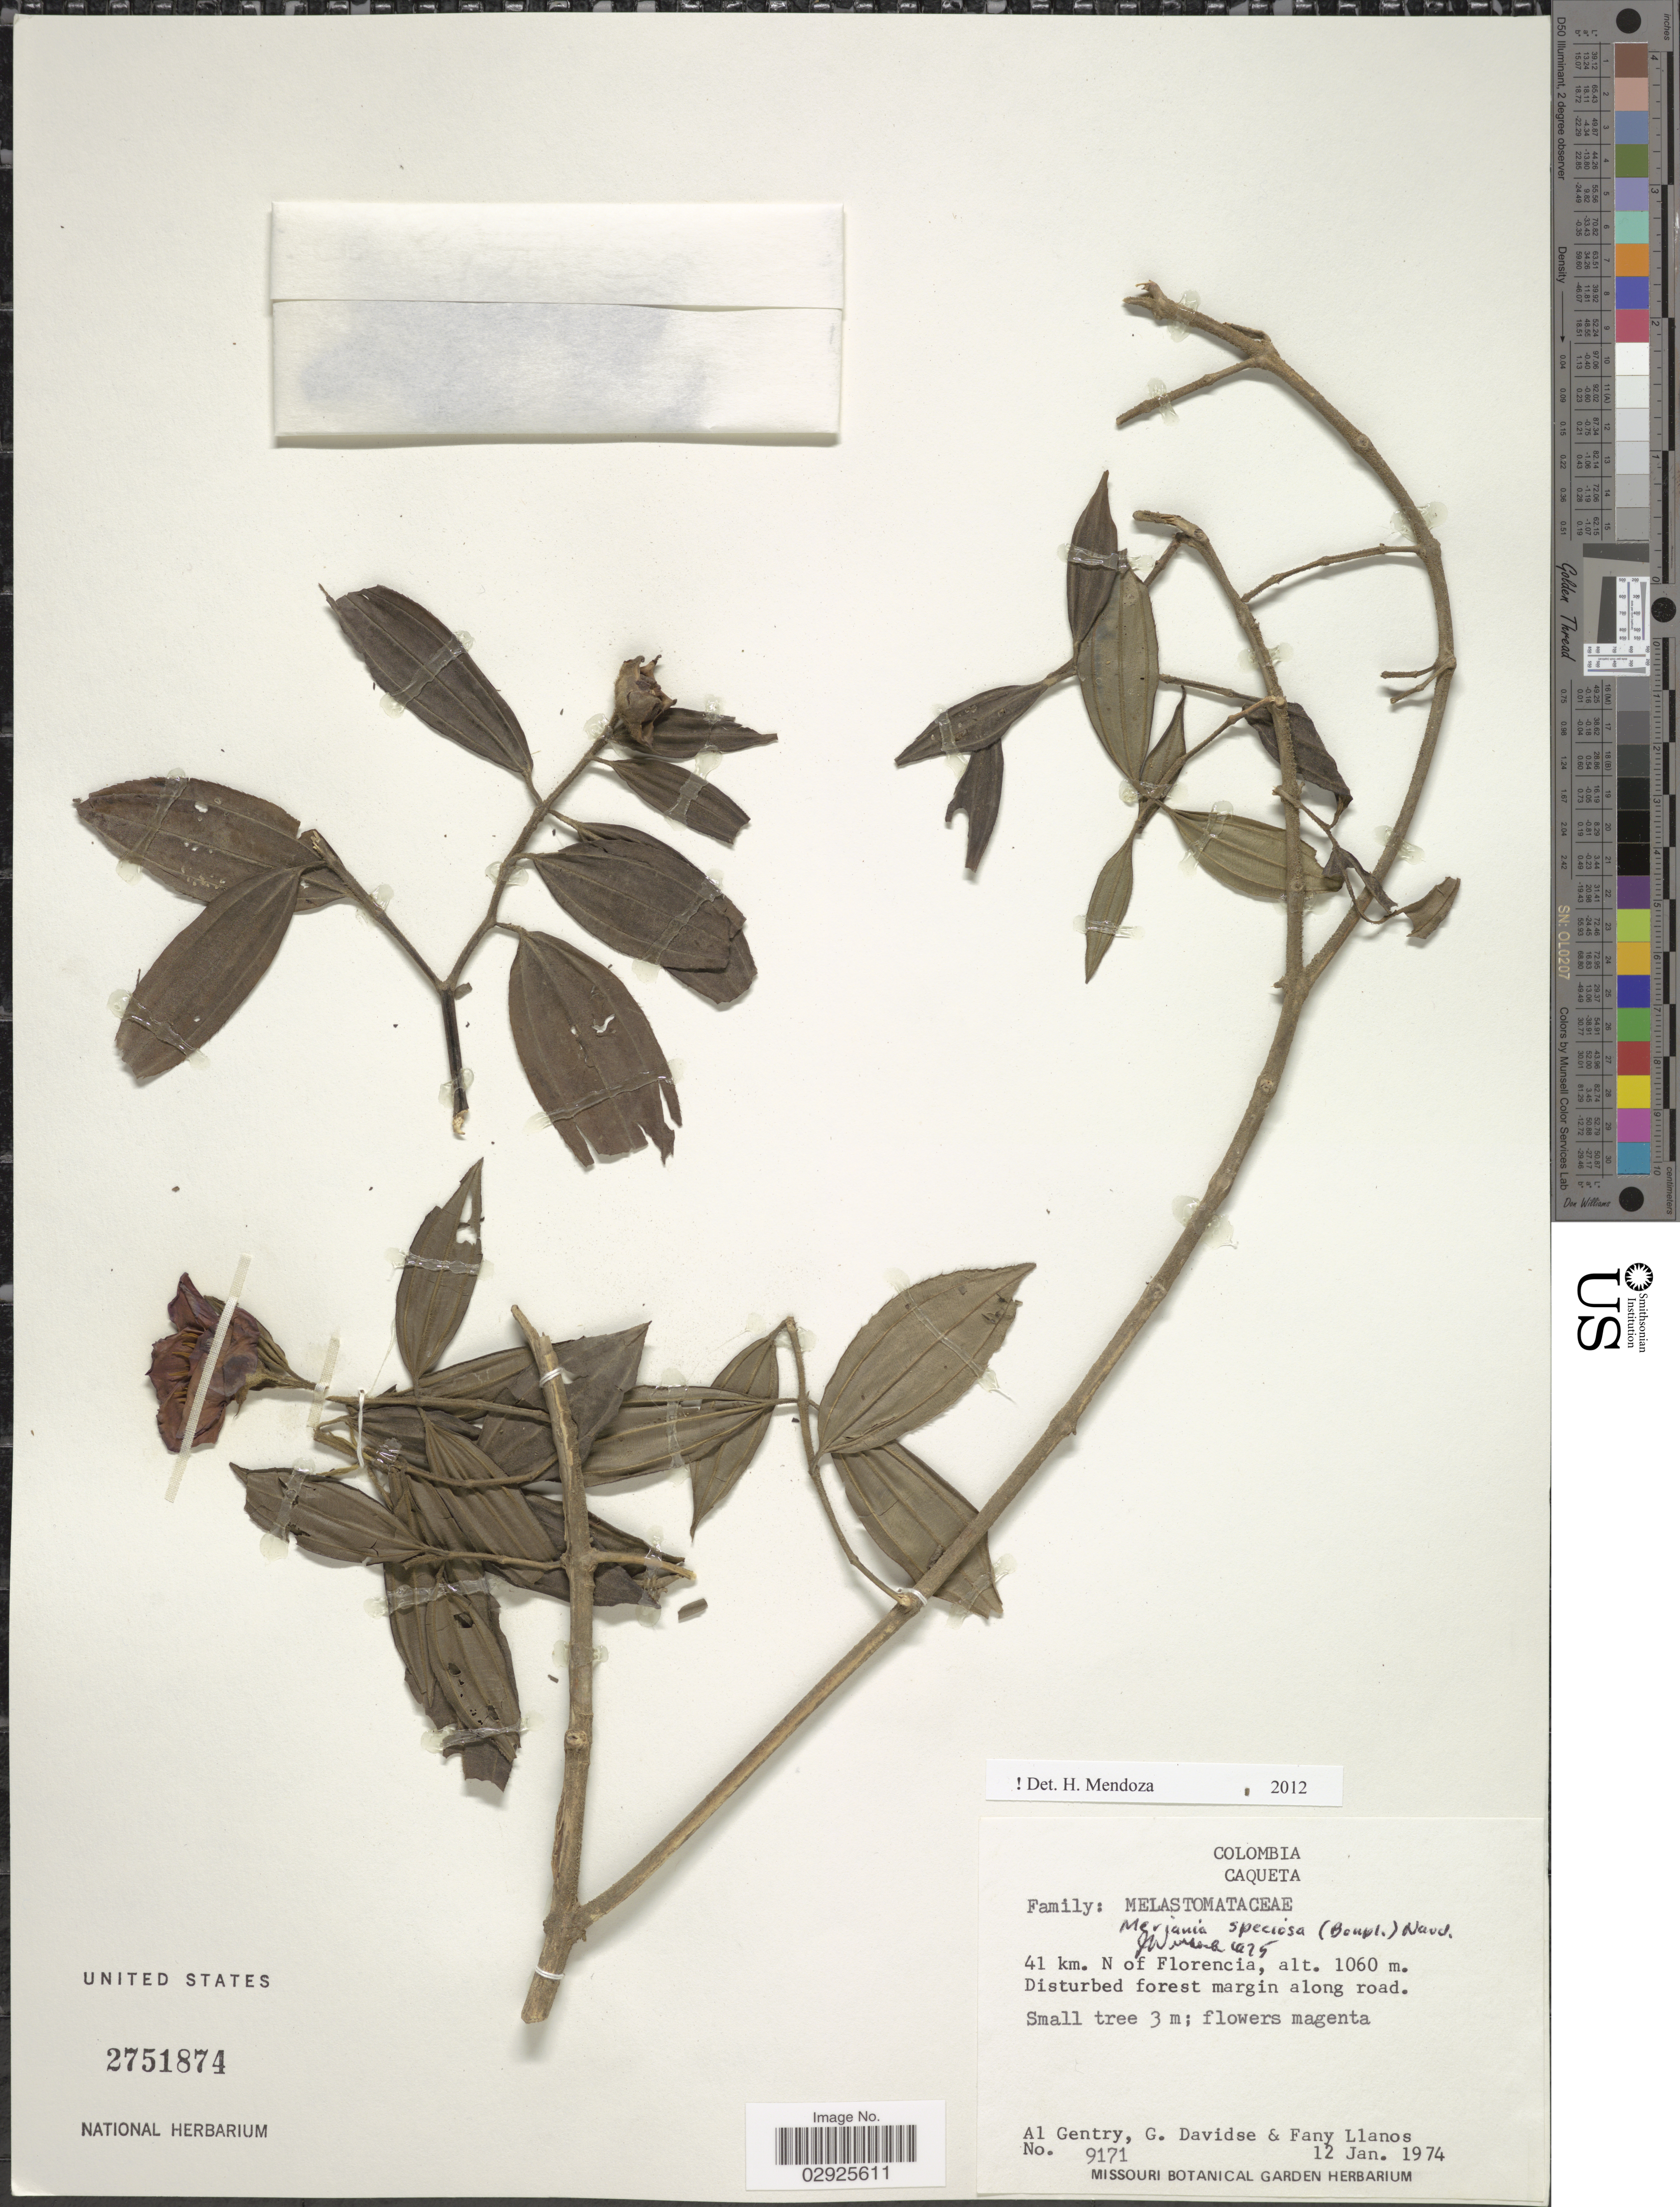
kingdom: Plantae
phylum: Tracheophyta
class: Magnoliopsida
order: Myrtales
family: Melastomataceae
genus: Meriania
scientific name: Meriania speciosa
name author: (Bonpl.) Naudin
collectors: A. H. Gentry, G. Davidse & F. Llanos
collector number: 9171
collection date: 1974-01-12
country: Colombia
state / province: Caquetá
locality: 41 km. N of Florencia.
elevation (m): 1060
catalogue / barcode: US 2751874